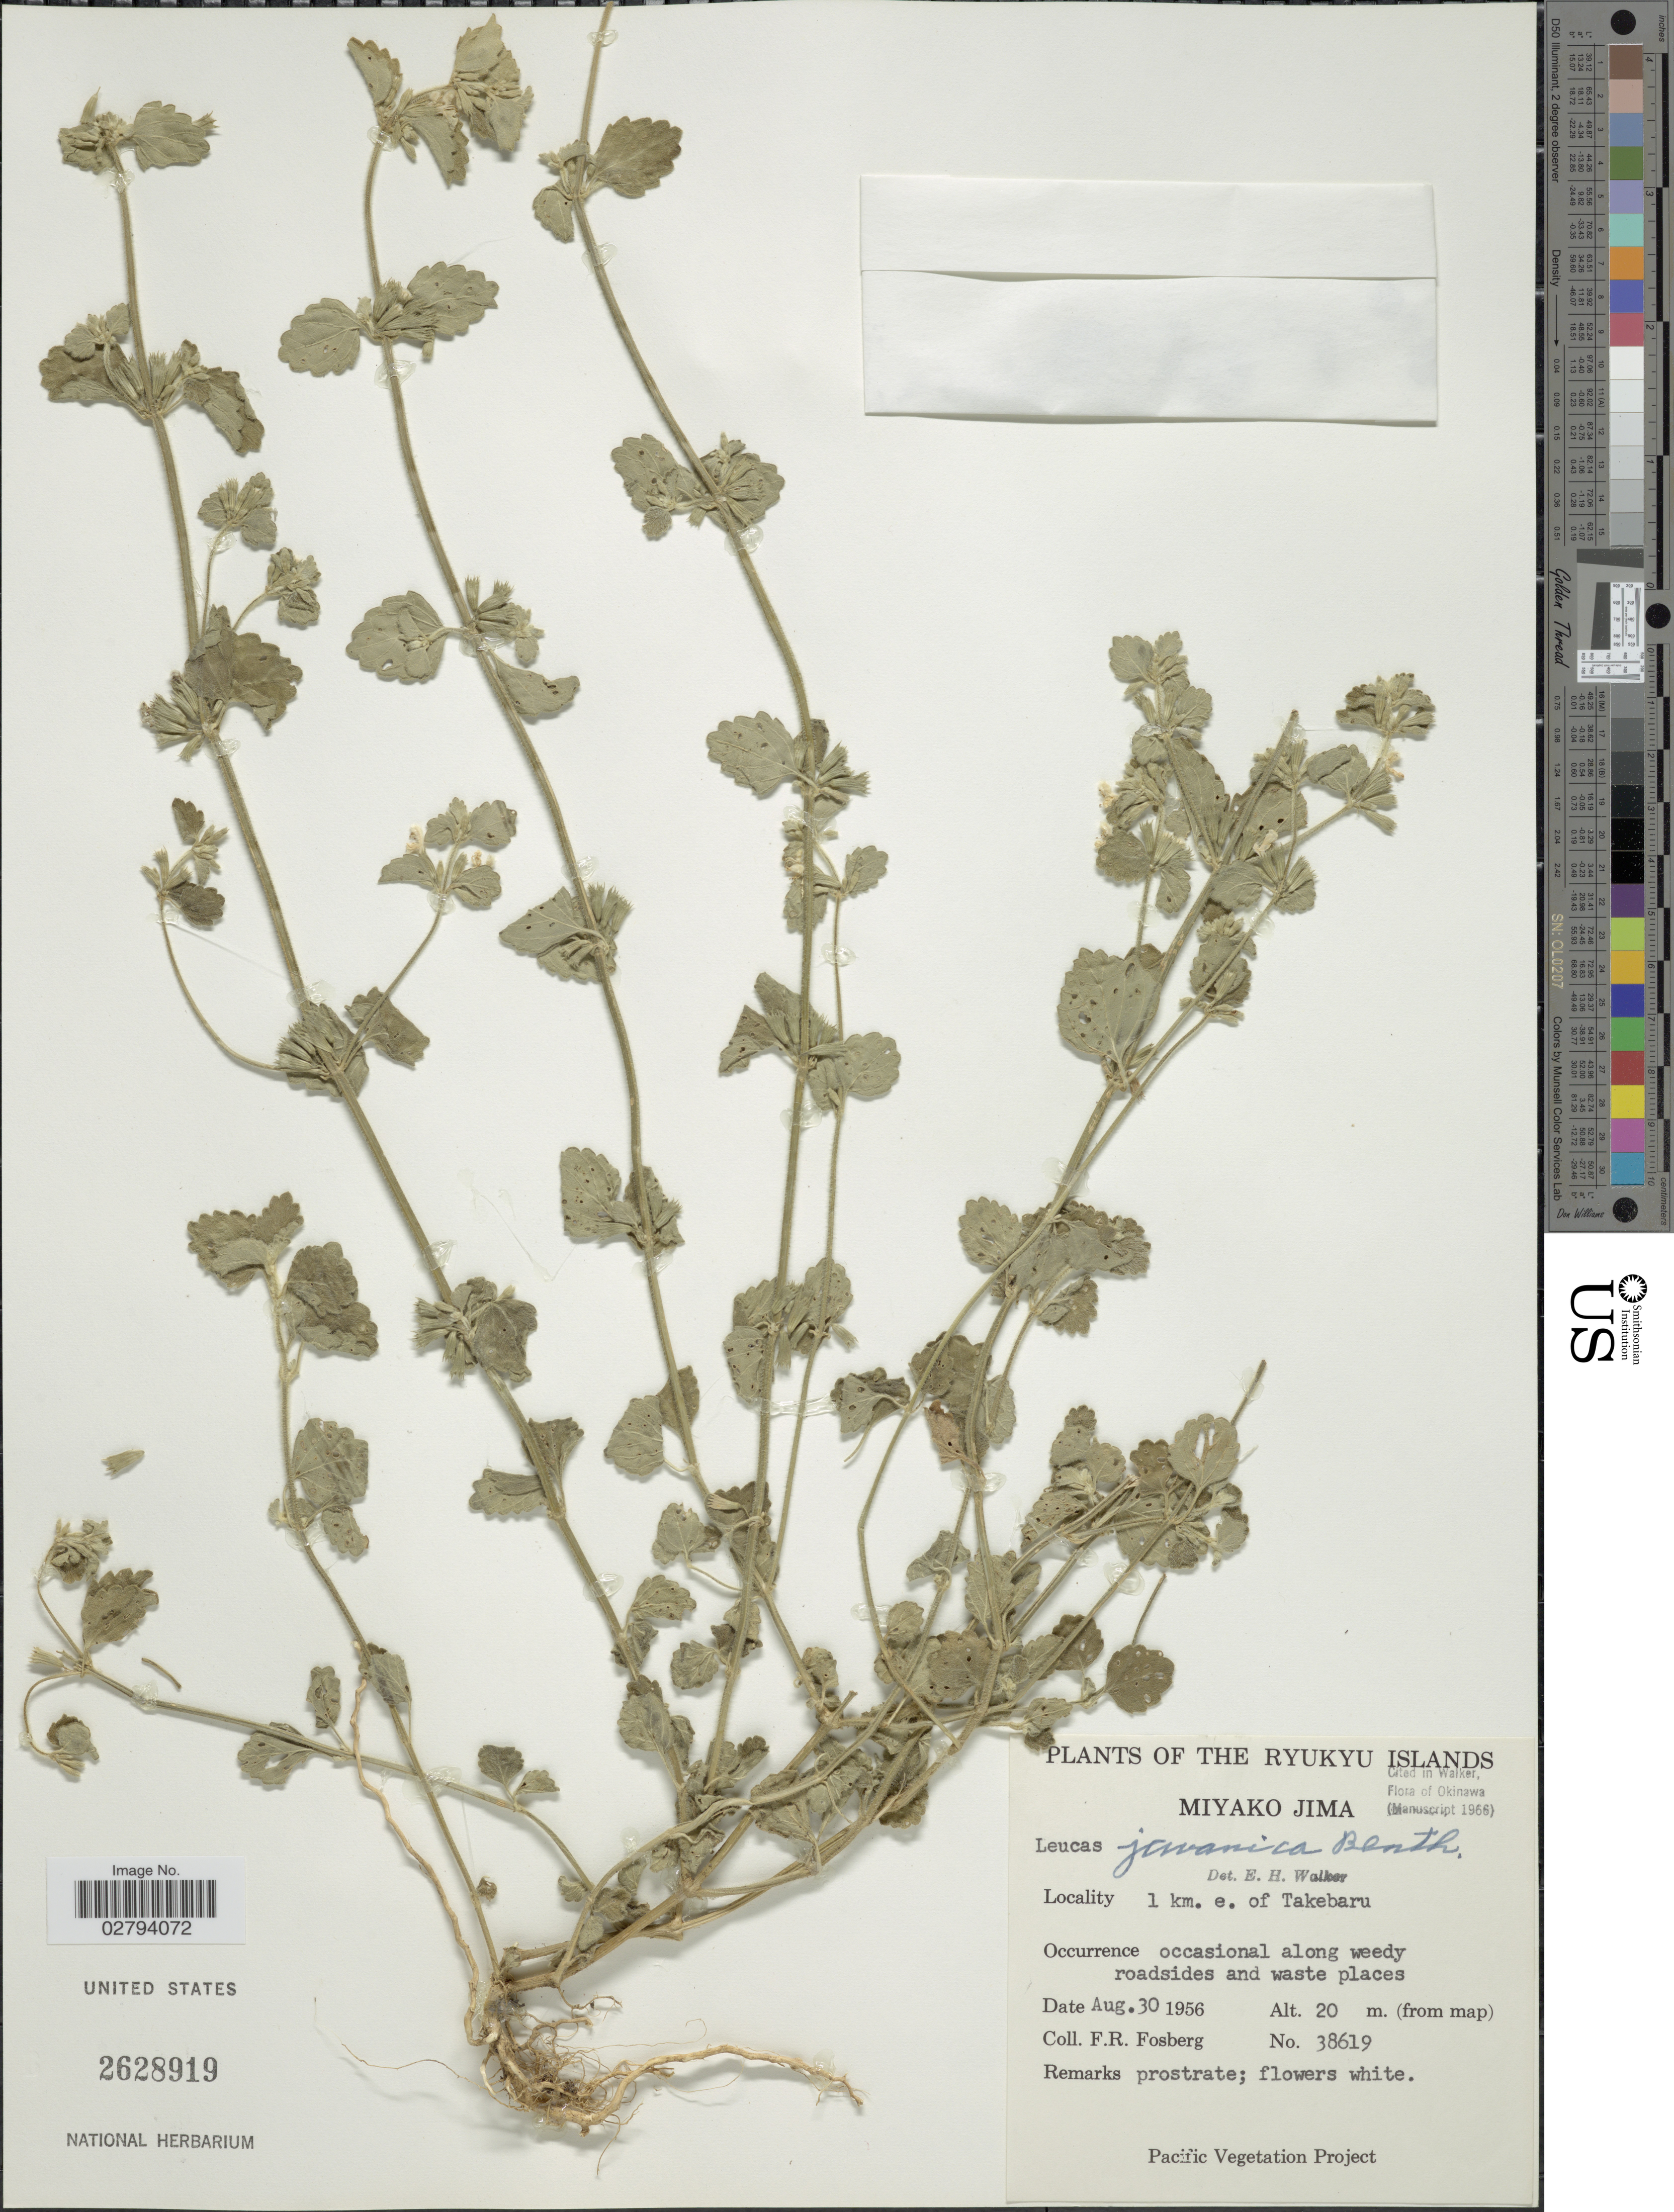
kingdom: Plantae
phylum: Tracheophyta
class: Magnoliopsida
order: Lamiales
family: Lamiaceae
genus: Leucas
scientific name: Leucas javanica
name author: Benth.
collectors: F. R. Fosberg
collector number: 38619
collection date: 1956-08-30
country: Japan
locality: The Ryukyu Islands, Miyako Jima, 1 km. e. of Takebaru.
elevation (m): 20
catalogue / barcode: US 2628919